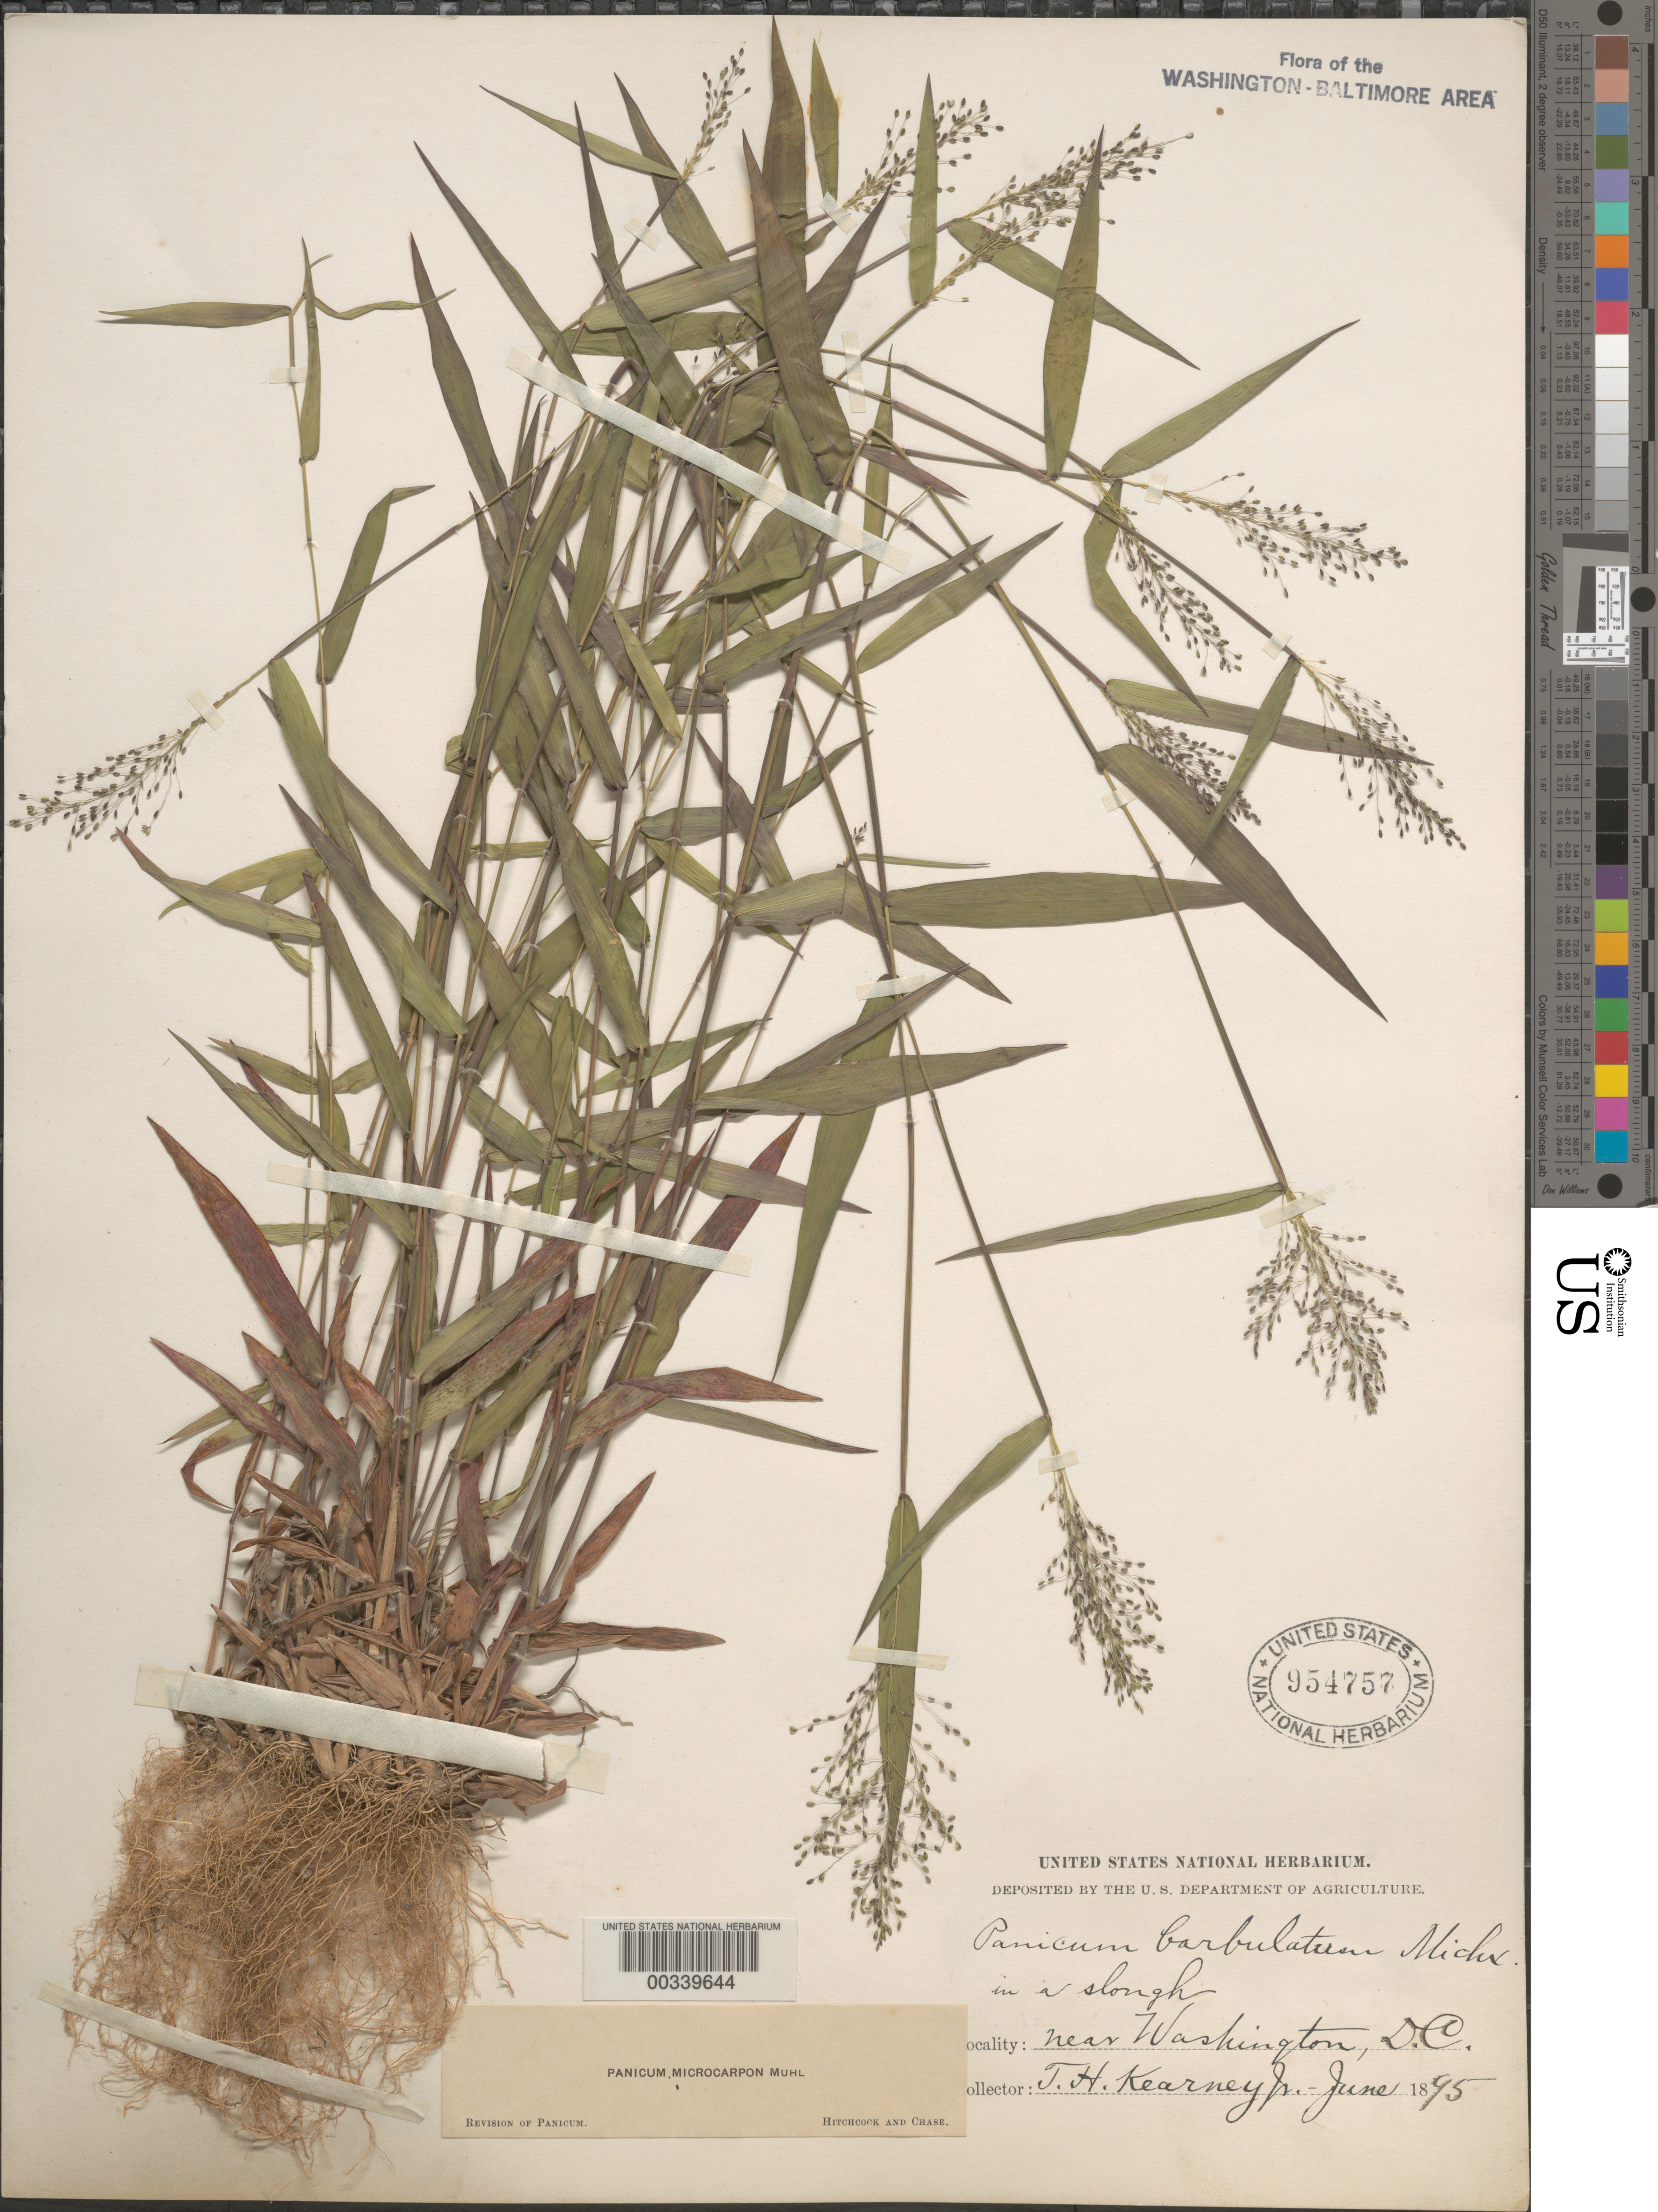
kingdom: Plantae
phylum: Tracheophyta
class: Liliopsida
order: Poales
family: Poaceae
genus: Dichanthelium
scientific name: Dichanthelium dichotomum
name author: (L.) Gould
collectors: T. H. Kearney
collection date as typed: Jun 1895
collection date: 1895-06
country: United States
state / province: District of Columbia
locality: Washington, DC vicinity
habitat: In a slough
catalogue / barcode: US 954757